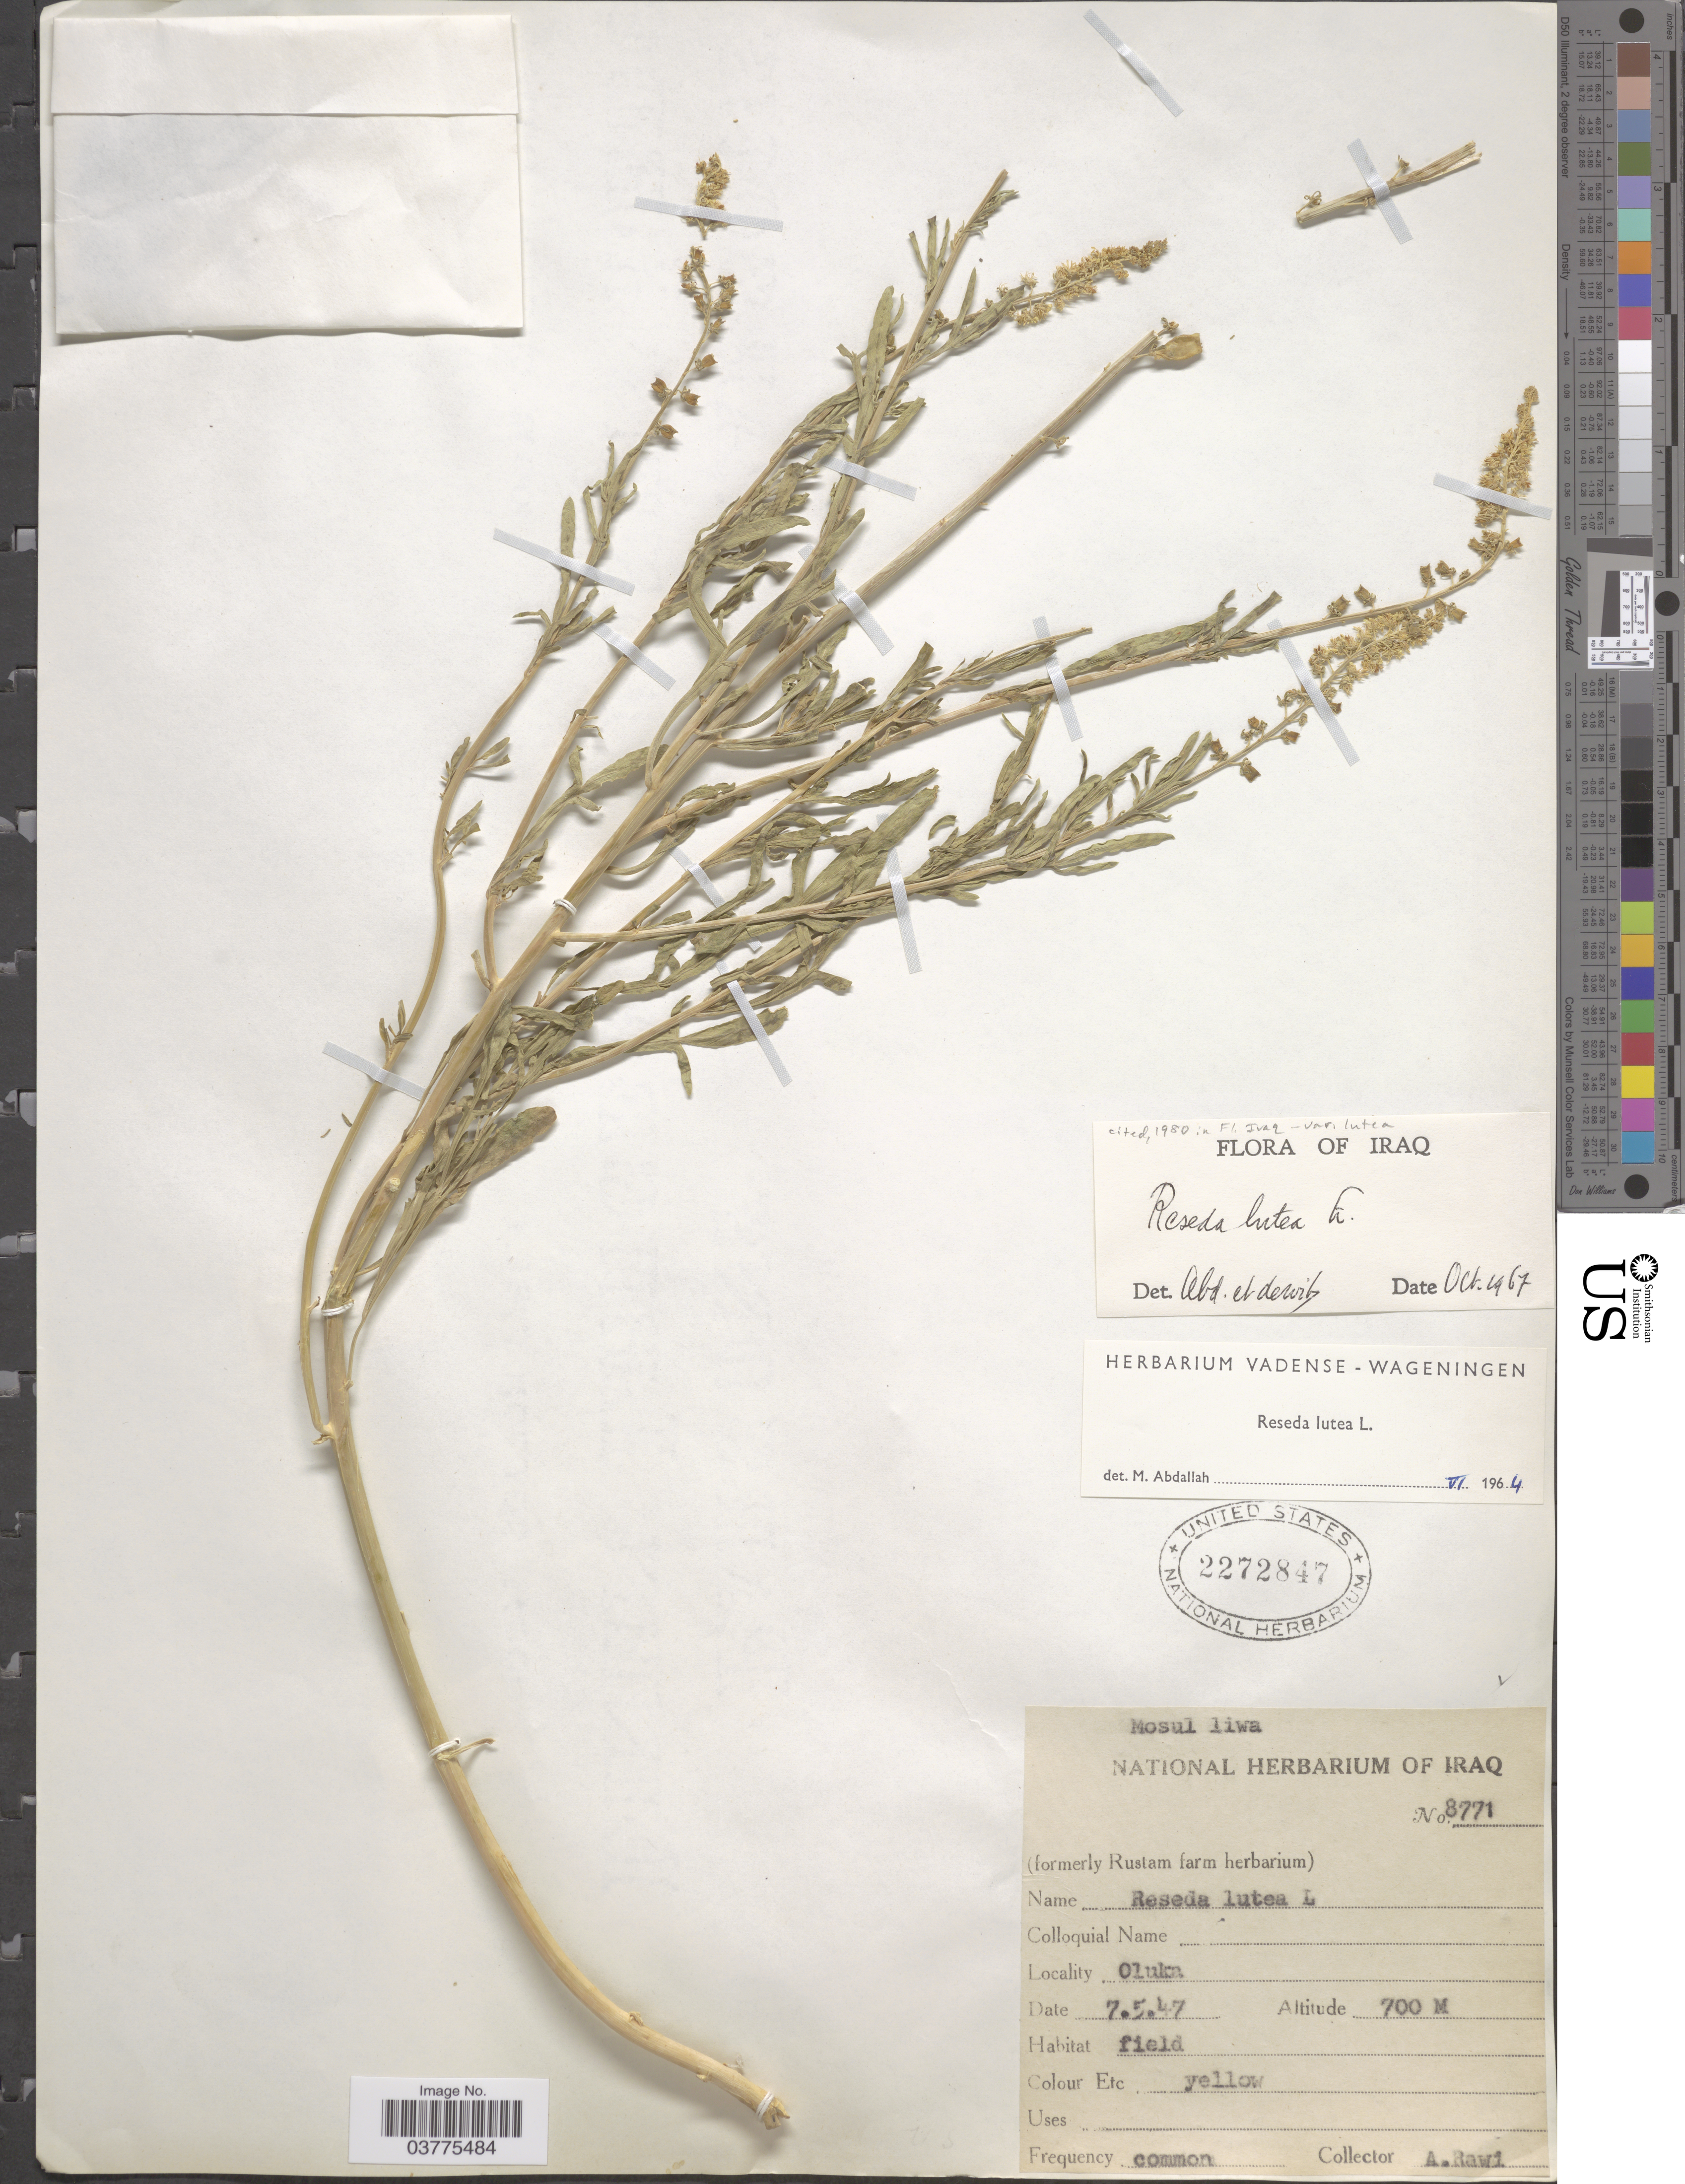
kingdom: Plantae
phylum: Tracheophyta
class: Magnoliopsida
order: Brassicales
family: Resedaceae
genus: Reseda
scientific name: Reseda lutea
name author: L.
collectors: R. Rawi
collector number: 8771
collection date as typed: Transcribed d/m/y: 7/5/47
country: Iraq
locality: Mosul liwa. Oluka.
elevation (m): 700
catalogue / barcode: US 2272847